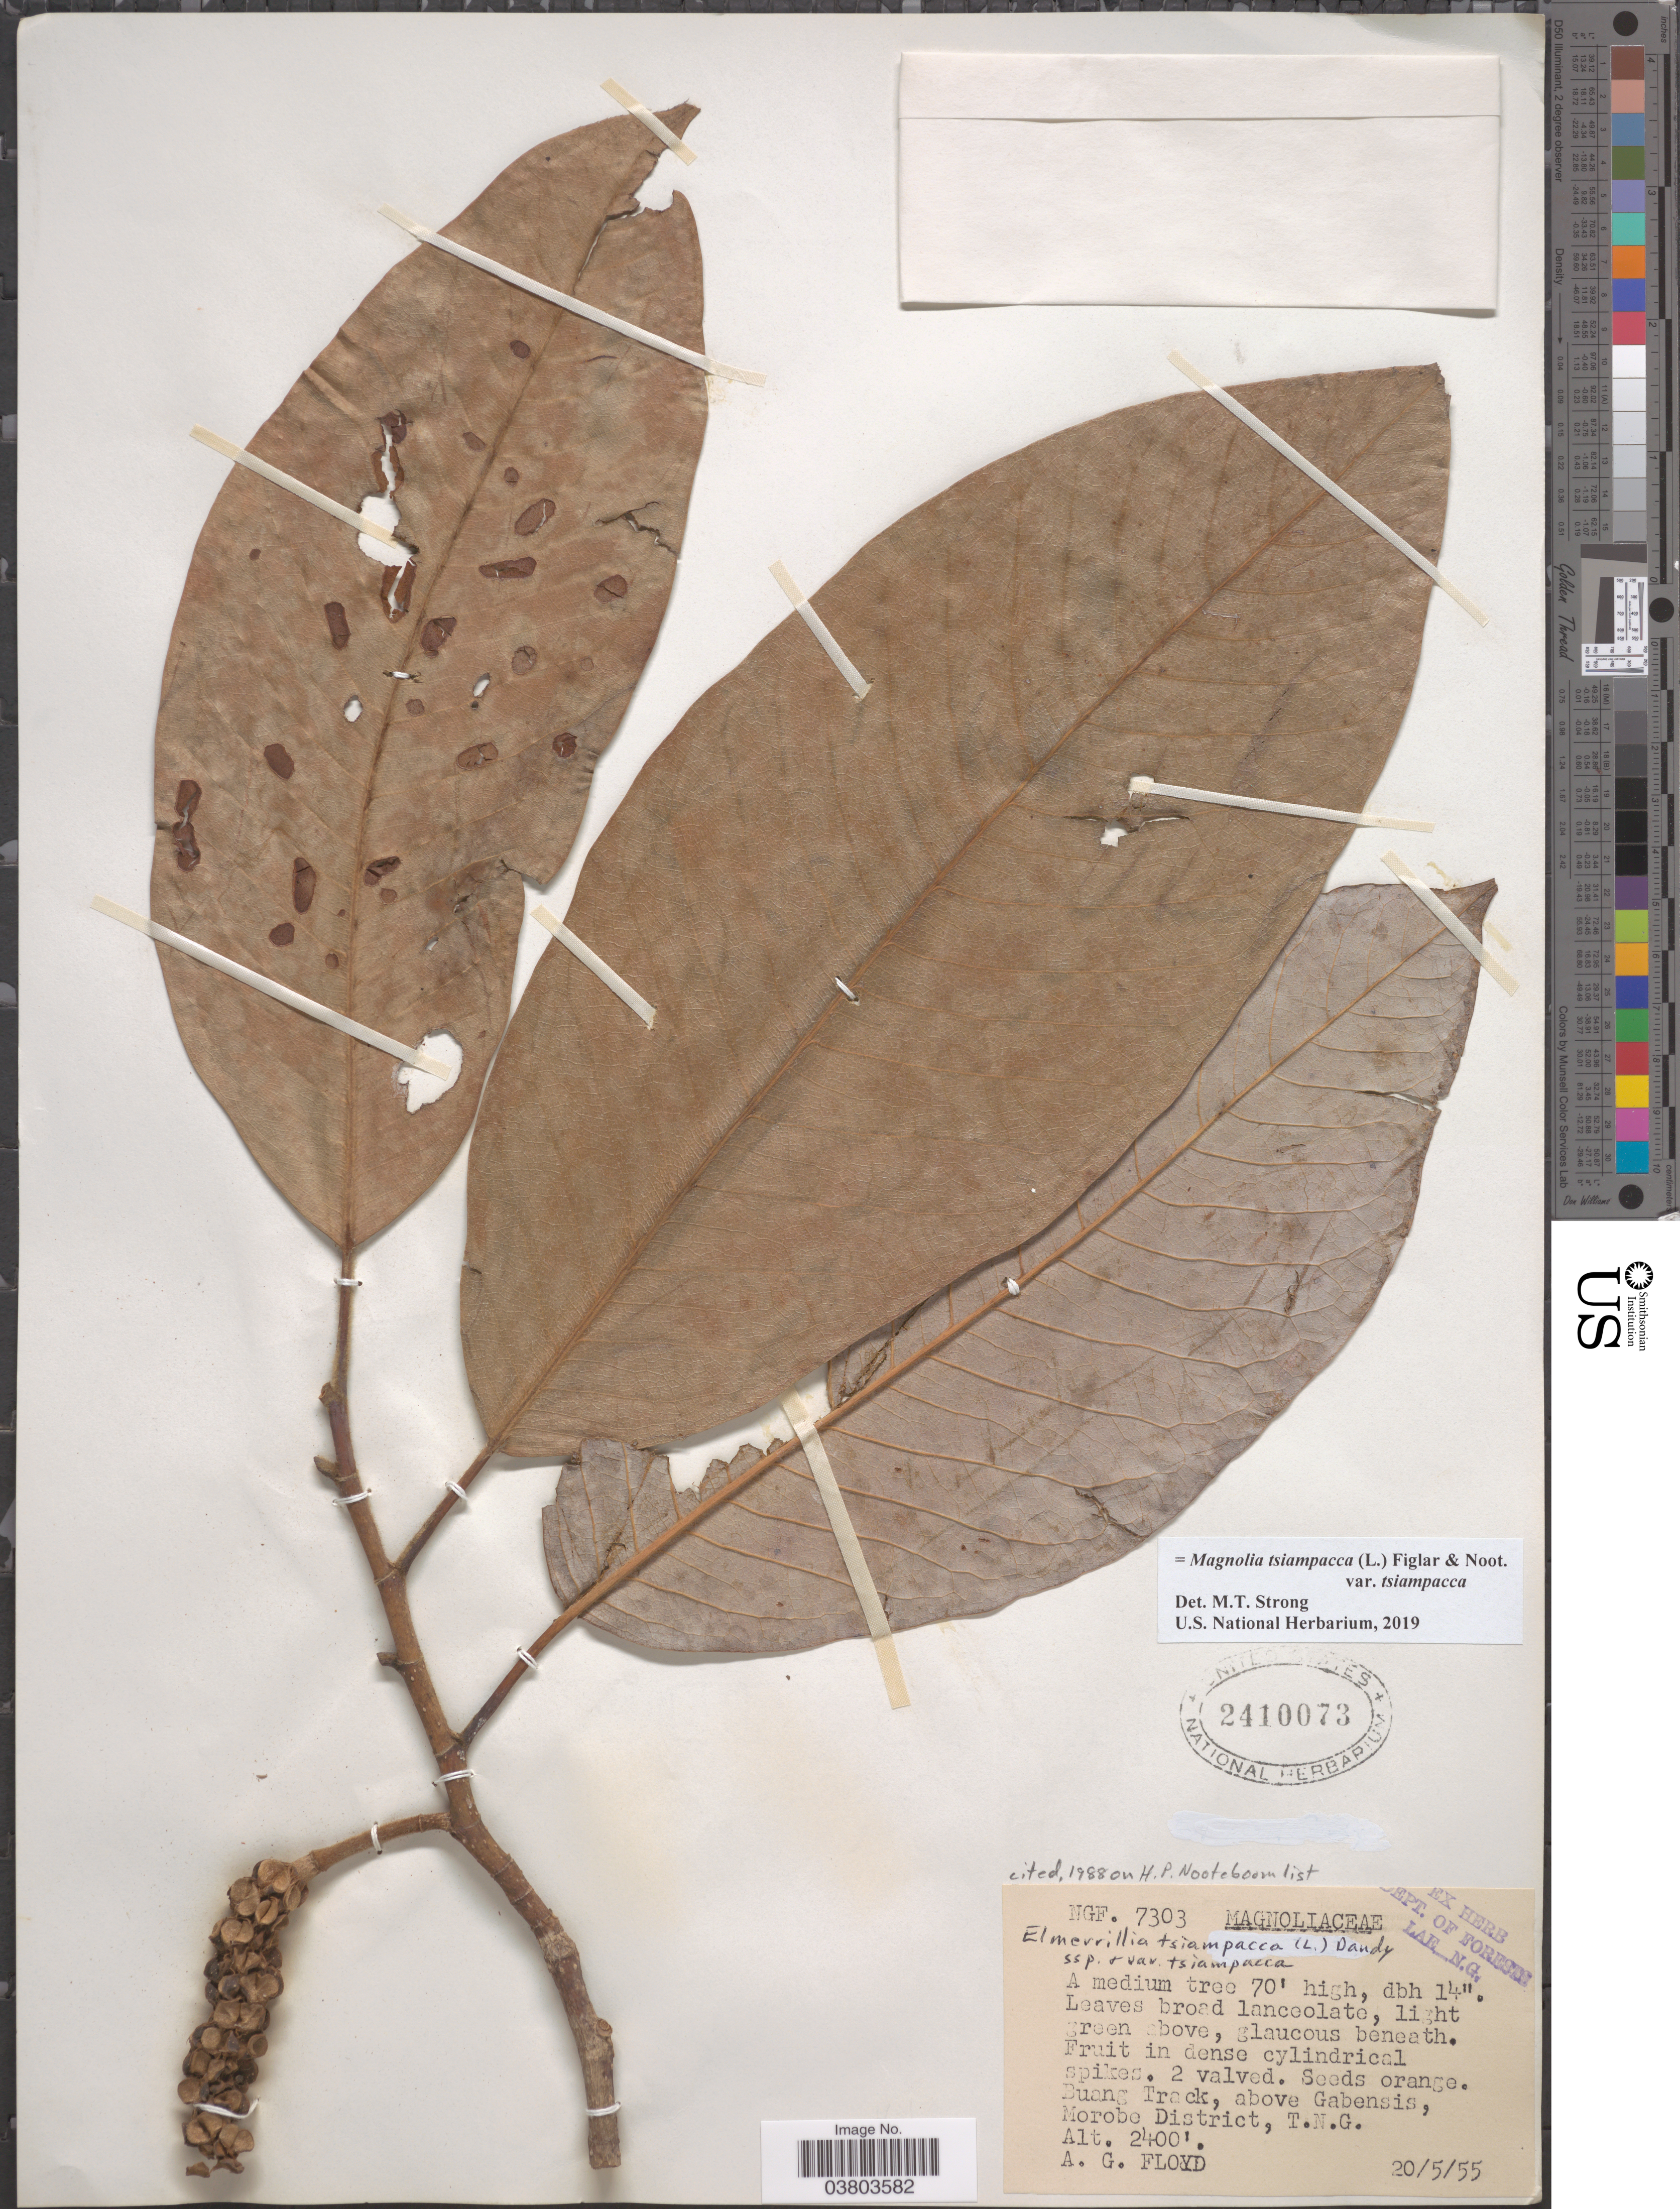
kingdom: Plantae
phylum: Tracheophyta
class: Magnoliopsida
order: Magnoliales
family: Magnoliaceae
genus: Magnolia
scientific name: Magnolia tsiampacca var. tsiampacca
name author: (L.) Figlar & Noot.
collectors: A. G. Floyd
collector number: NGF 7303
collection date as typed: Transcribed d/m/y: 20/5/55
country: Papua New Guinea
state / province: Morobe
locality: Buang Track, above Gabensis, Morobe District, T.N.G.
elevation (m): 732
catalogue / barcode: US 2410073